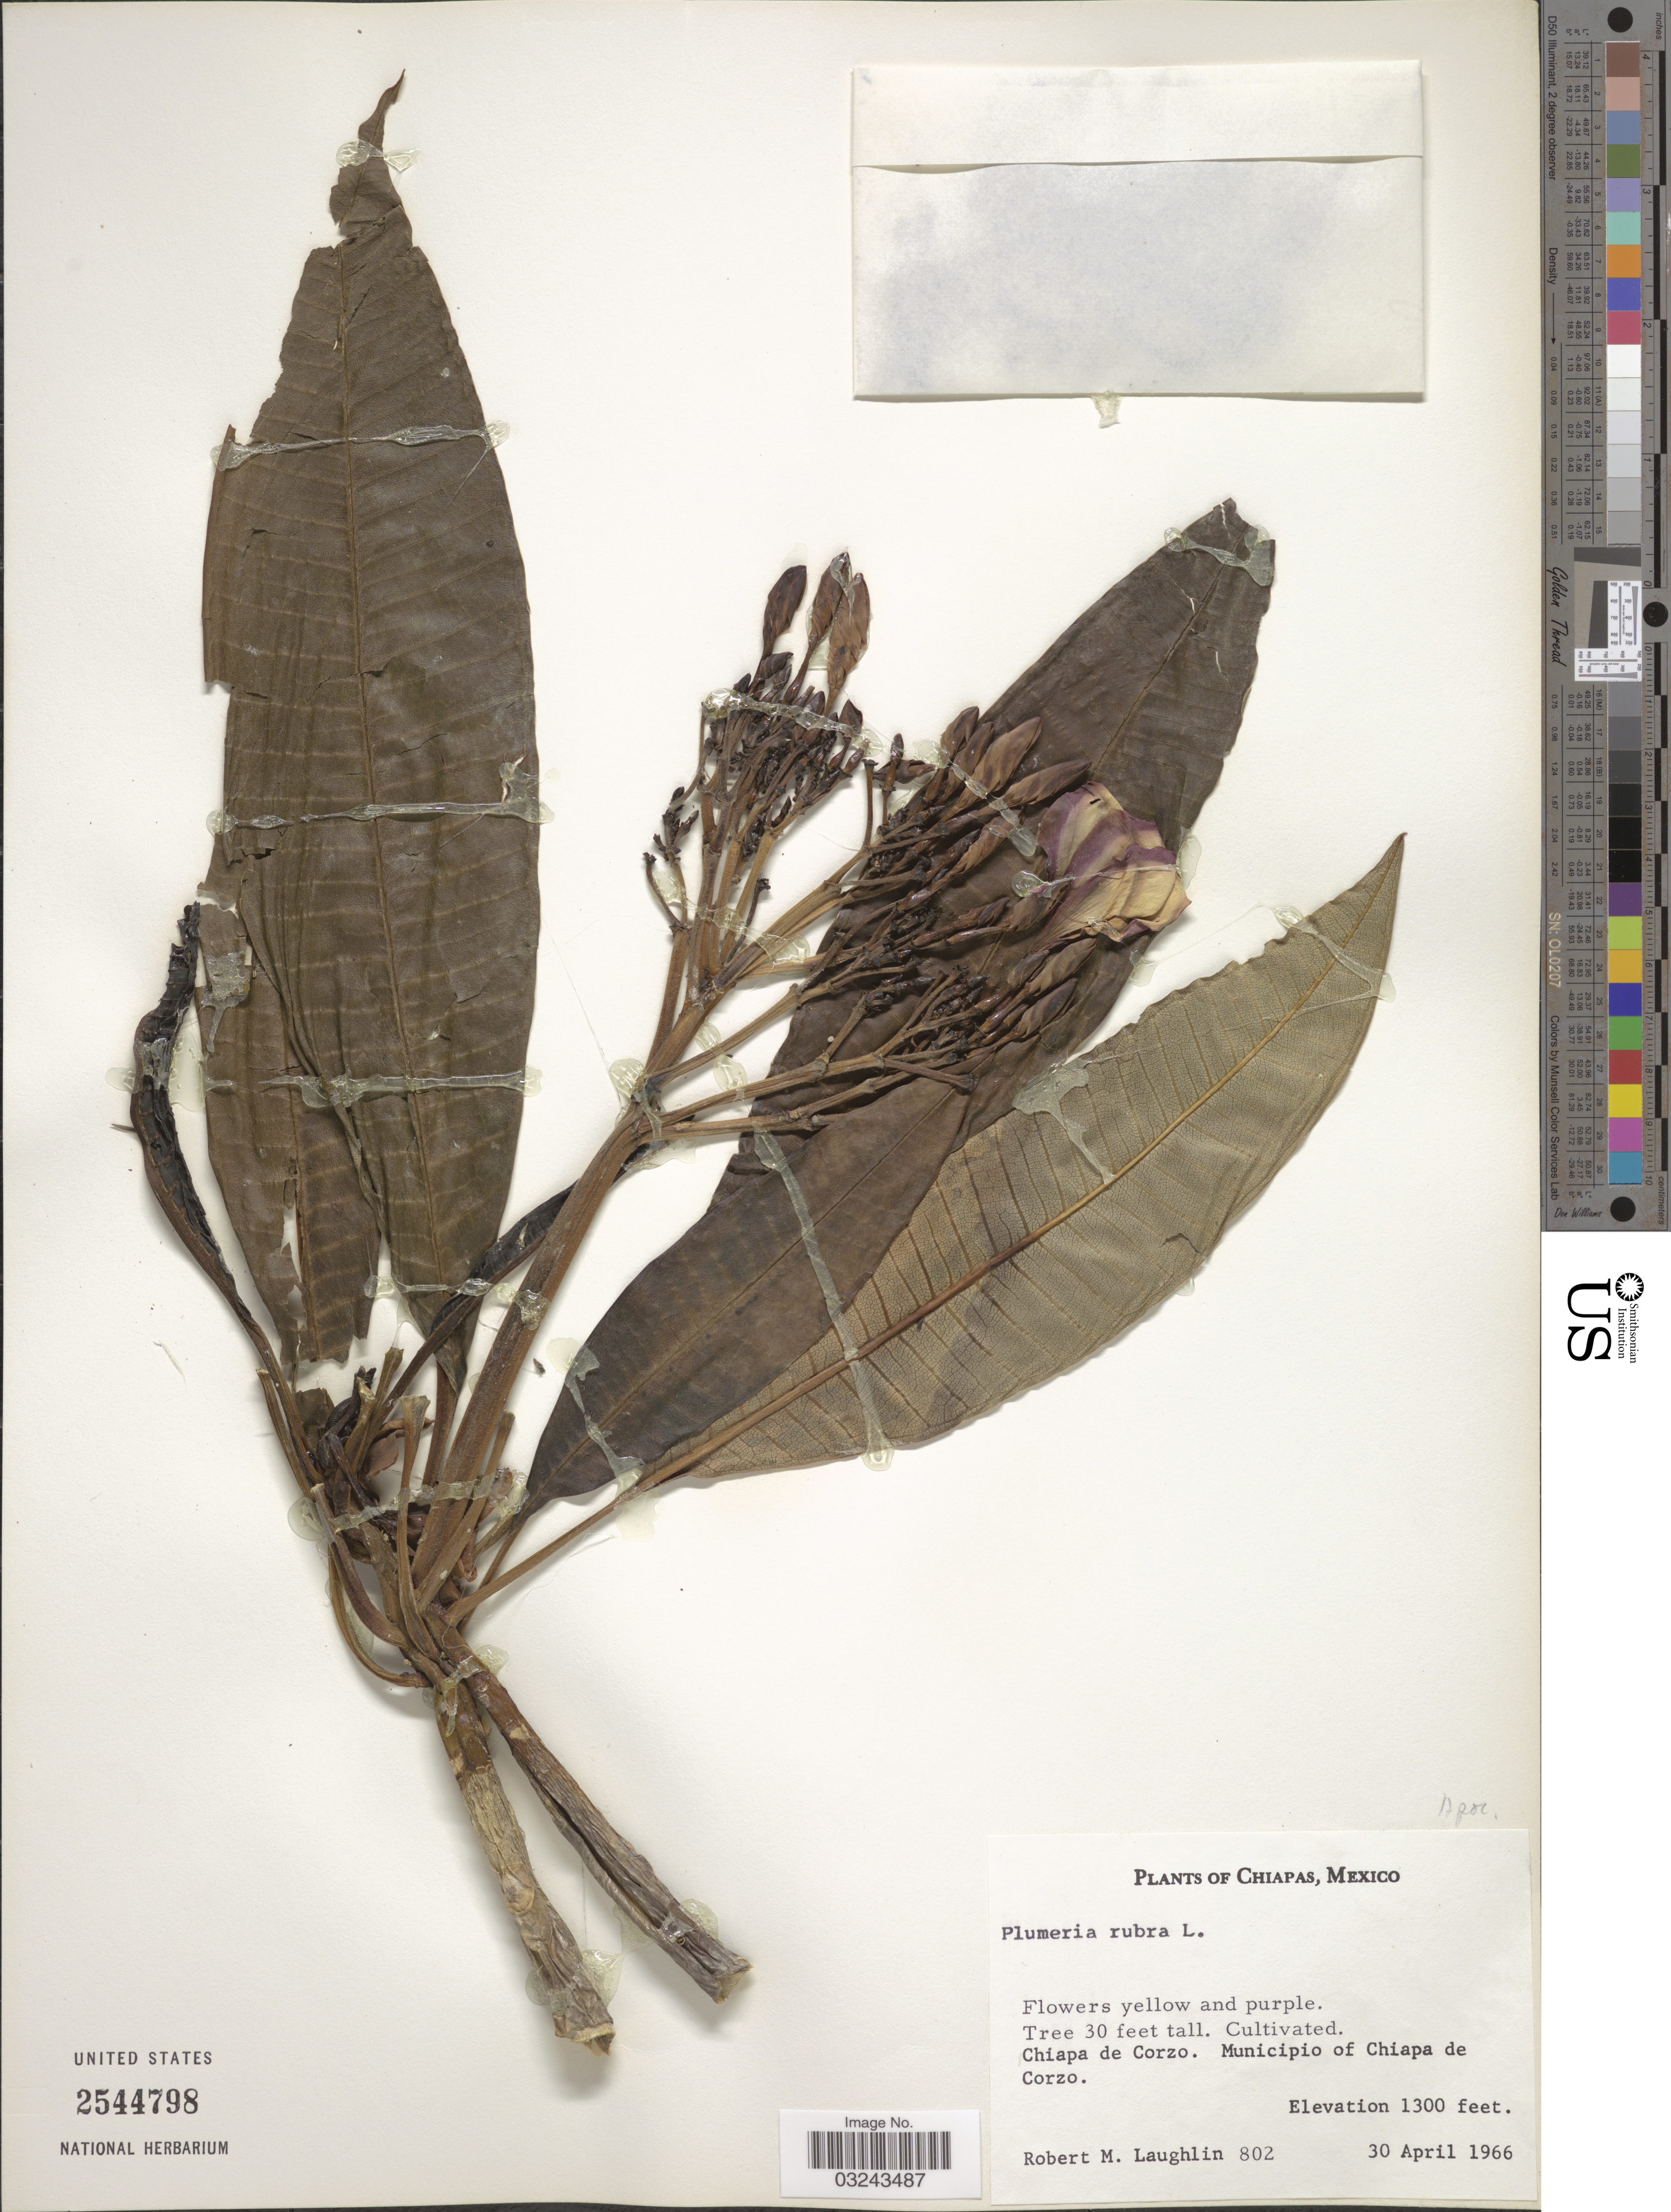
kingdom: Plantae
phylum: Tracheophyta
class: Magnoliopsida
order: Gentianales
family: Apocynaceae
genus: Plumeria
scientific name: Plumeria rubra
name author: L.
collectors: R. M. Laughlin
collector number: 802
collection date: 1966-04-30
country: Mexico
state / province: Chiapas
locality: Chiapa de Corzo, Municipio of Chiapa de Corzo.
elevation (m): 396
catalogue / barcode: US 2544798